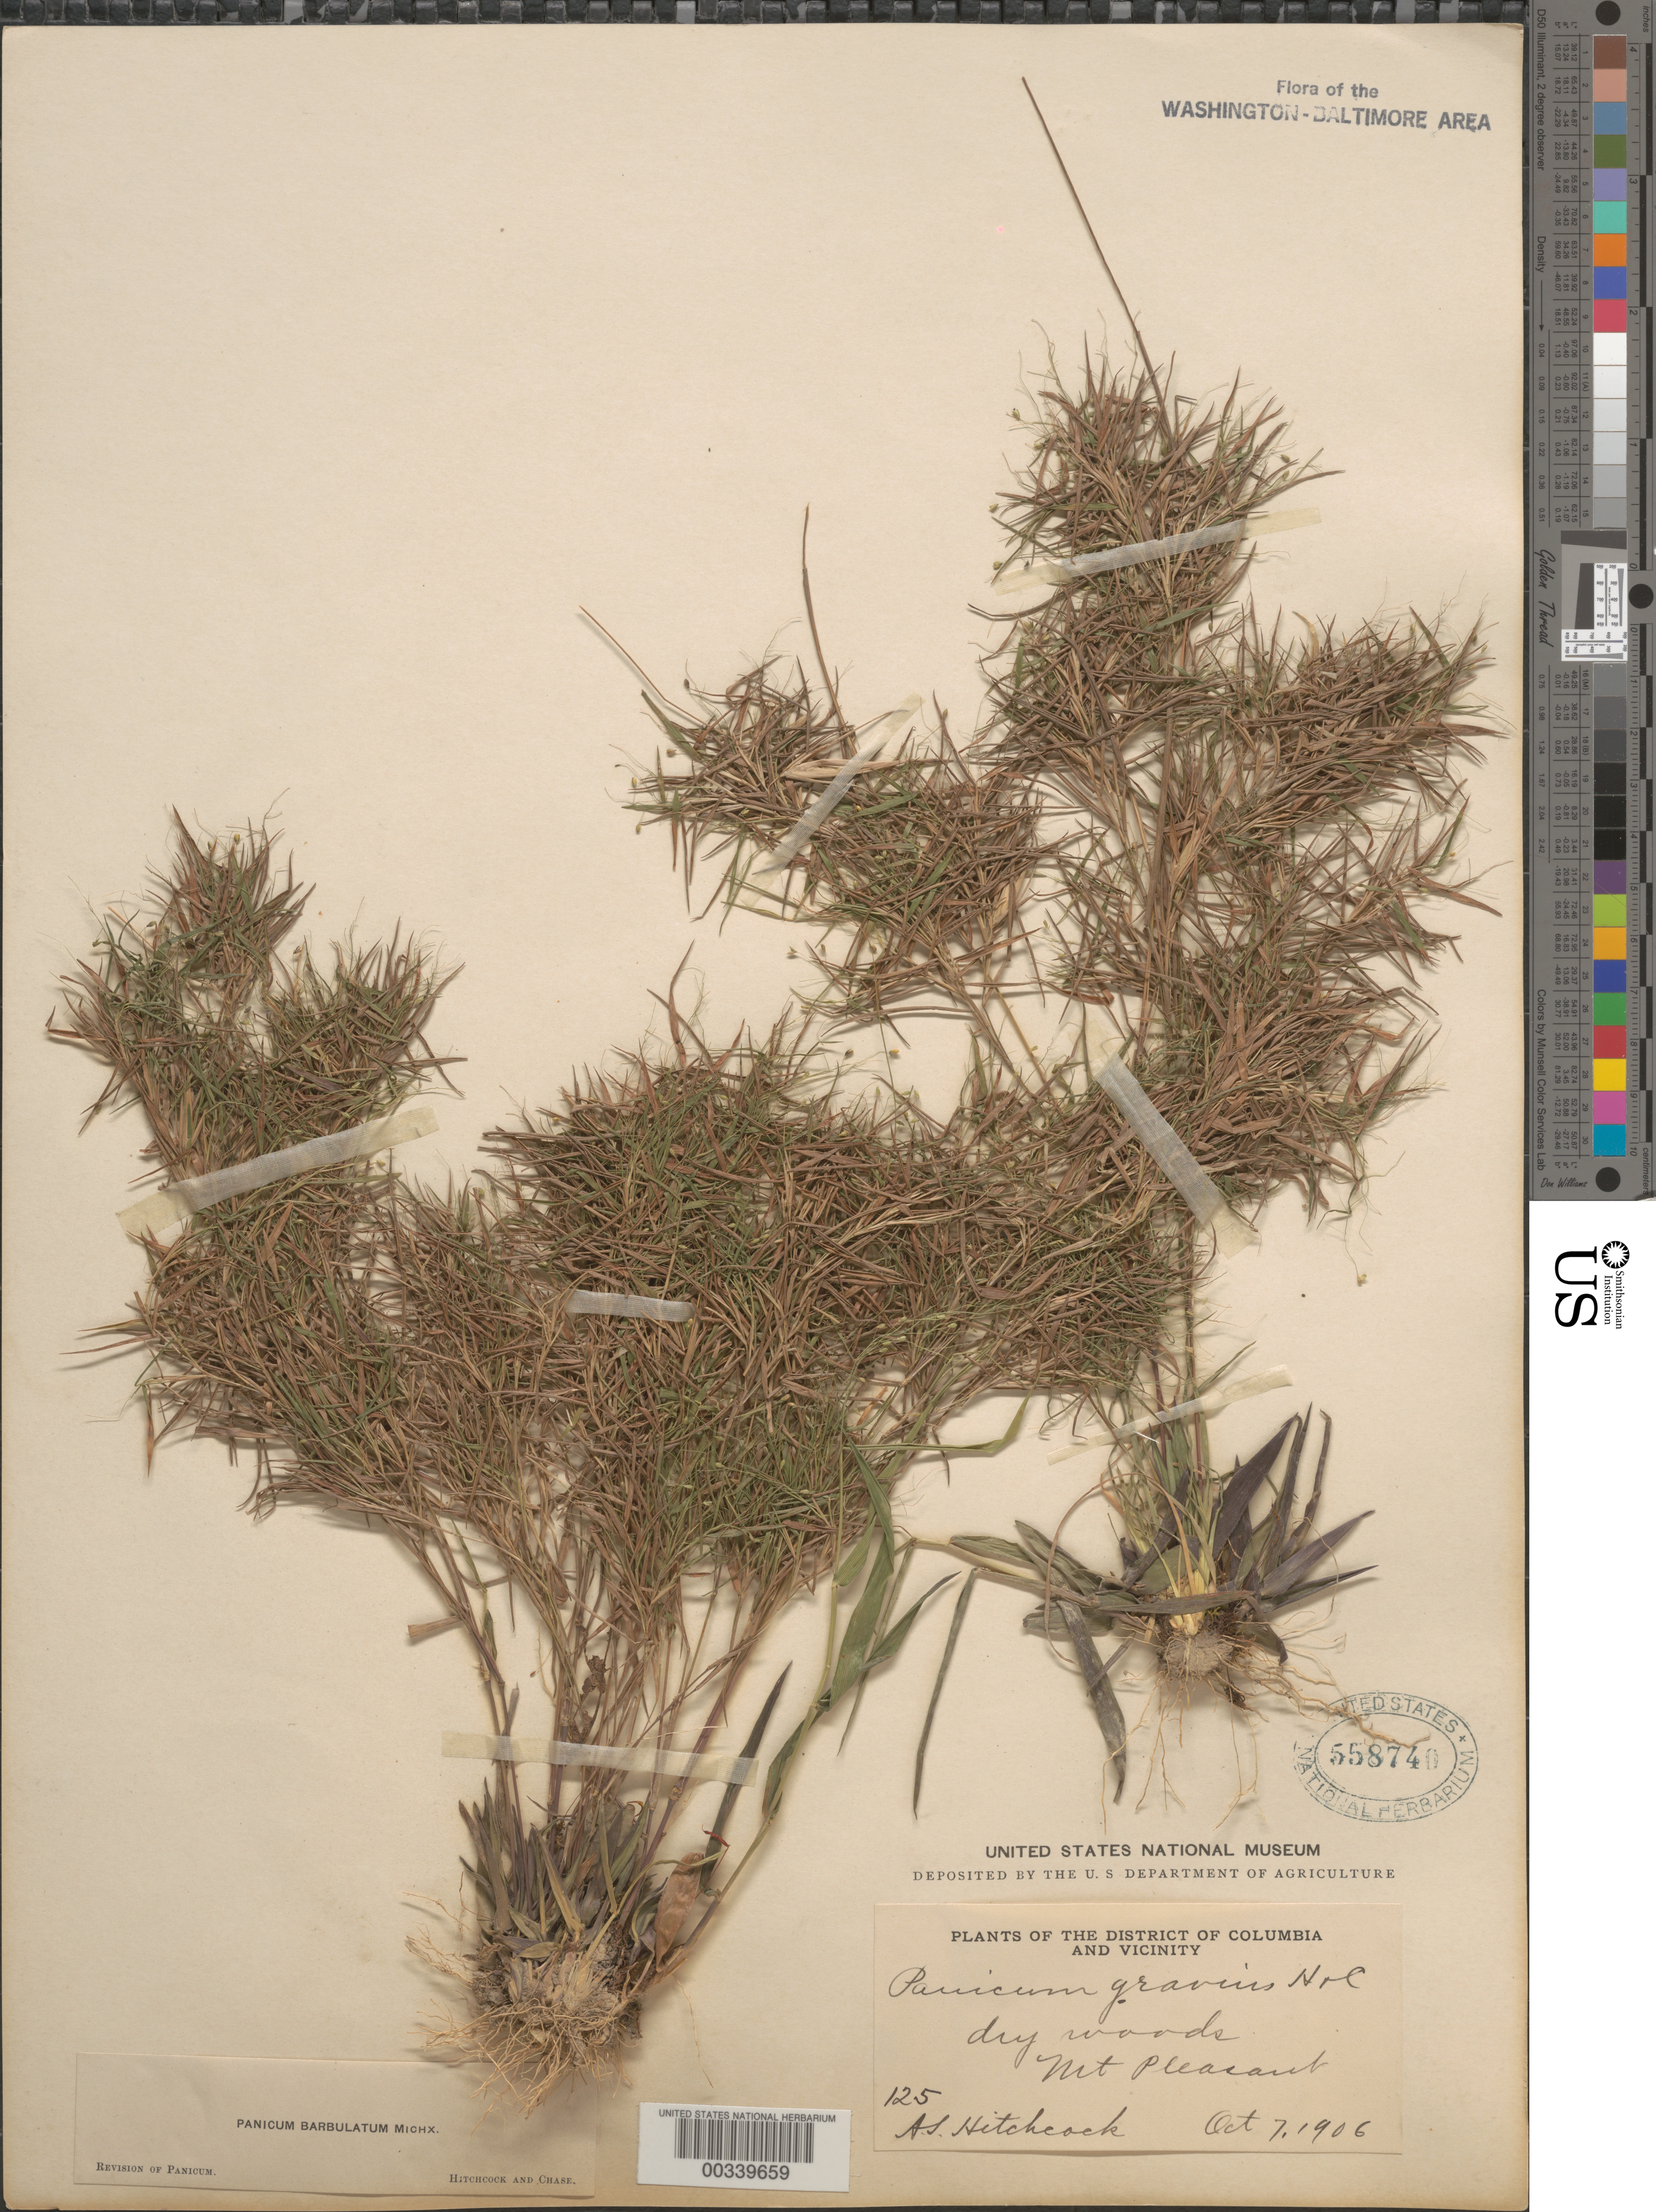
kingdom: Plantae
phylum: Tracheophyta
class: Liliopsida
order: Poales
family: Poaceae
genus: Dichanthelium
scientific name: Dichanthelium dichotomum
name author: (L.) Gould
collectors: A. S. Hitchcock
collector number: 125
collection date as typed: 07 Oct 1906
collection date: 1906-10-07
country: United States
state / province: District of Columbia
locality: Mount Pleasant Rock Creek Park and Vicinity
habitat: Dry woods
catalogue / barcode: US 558740